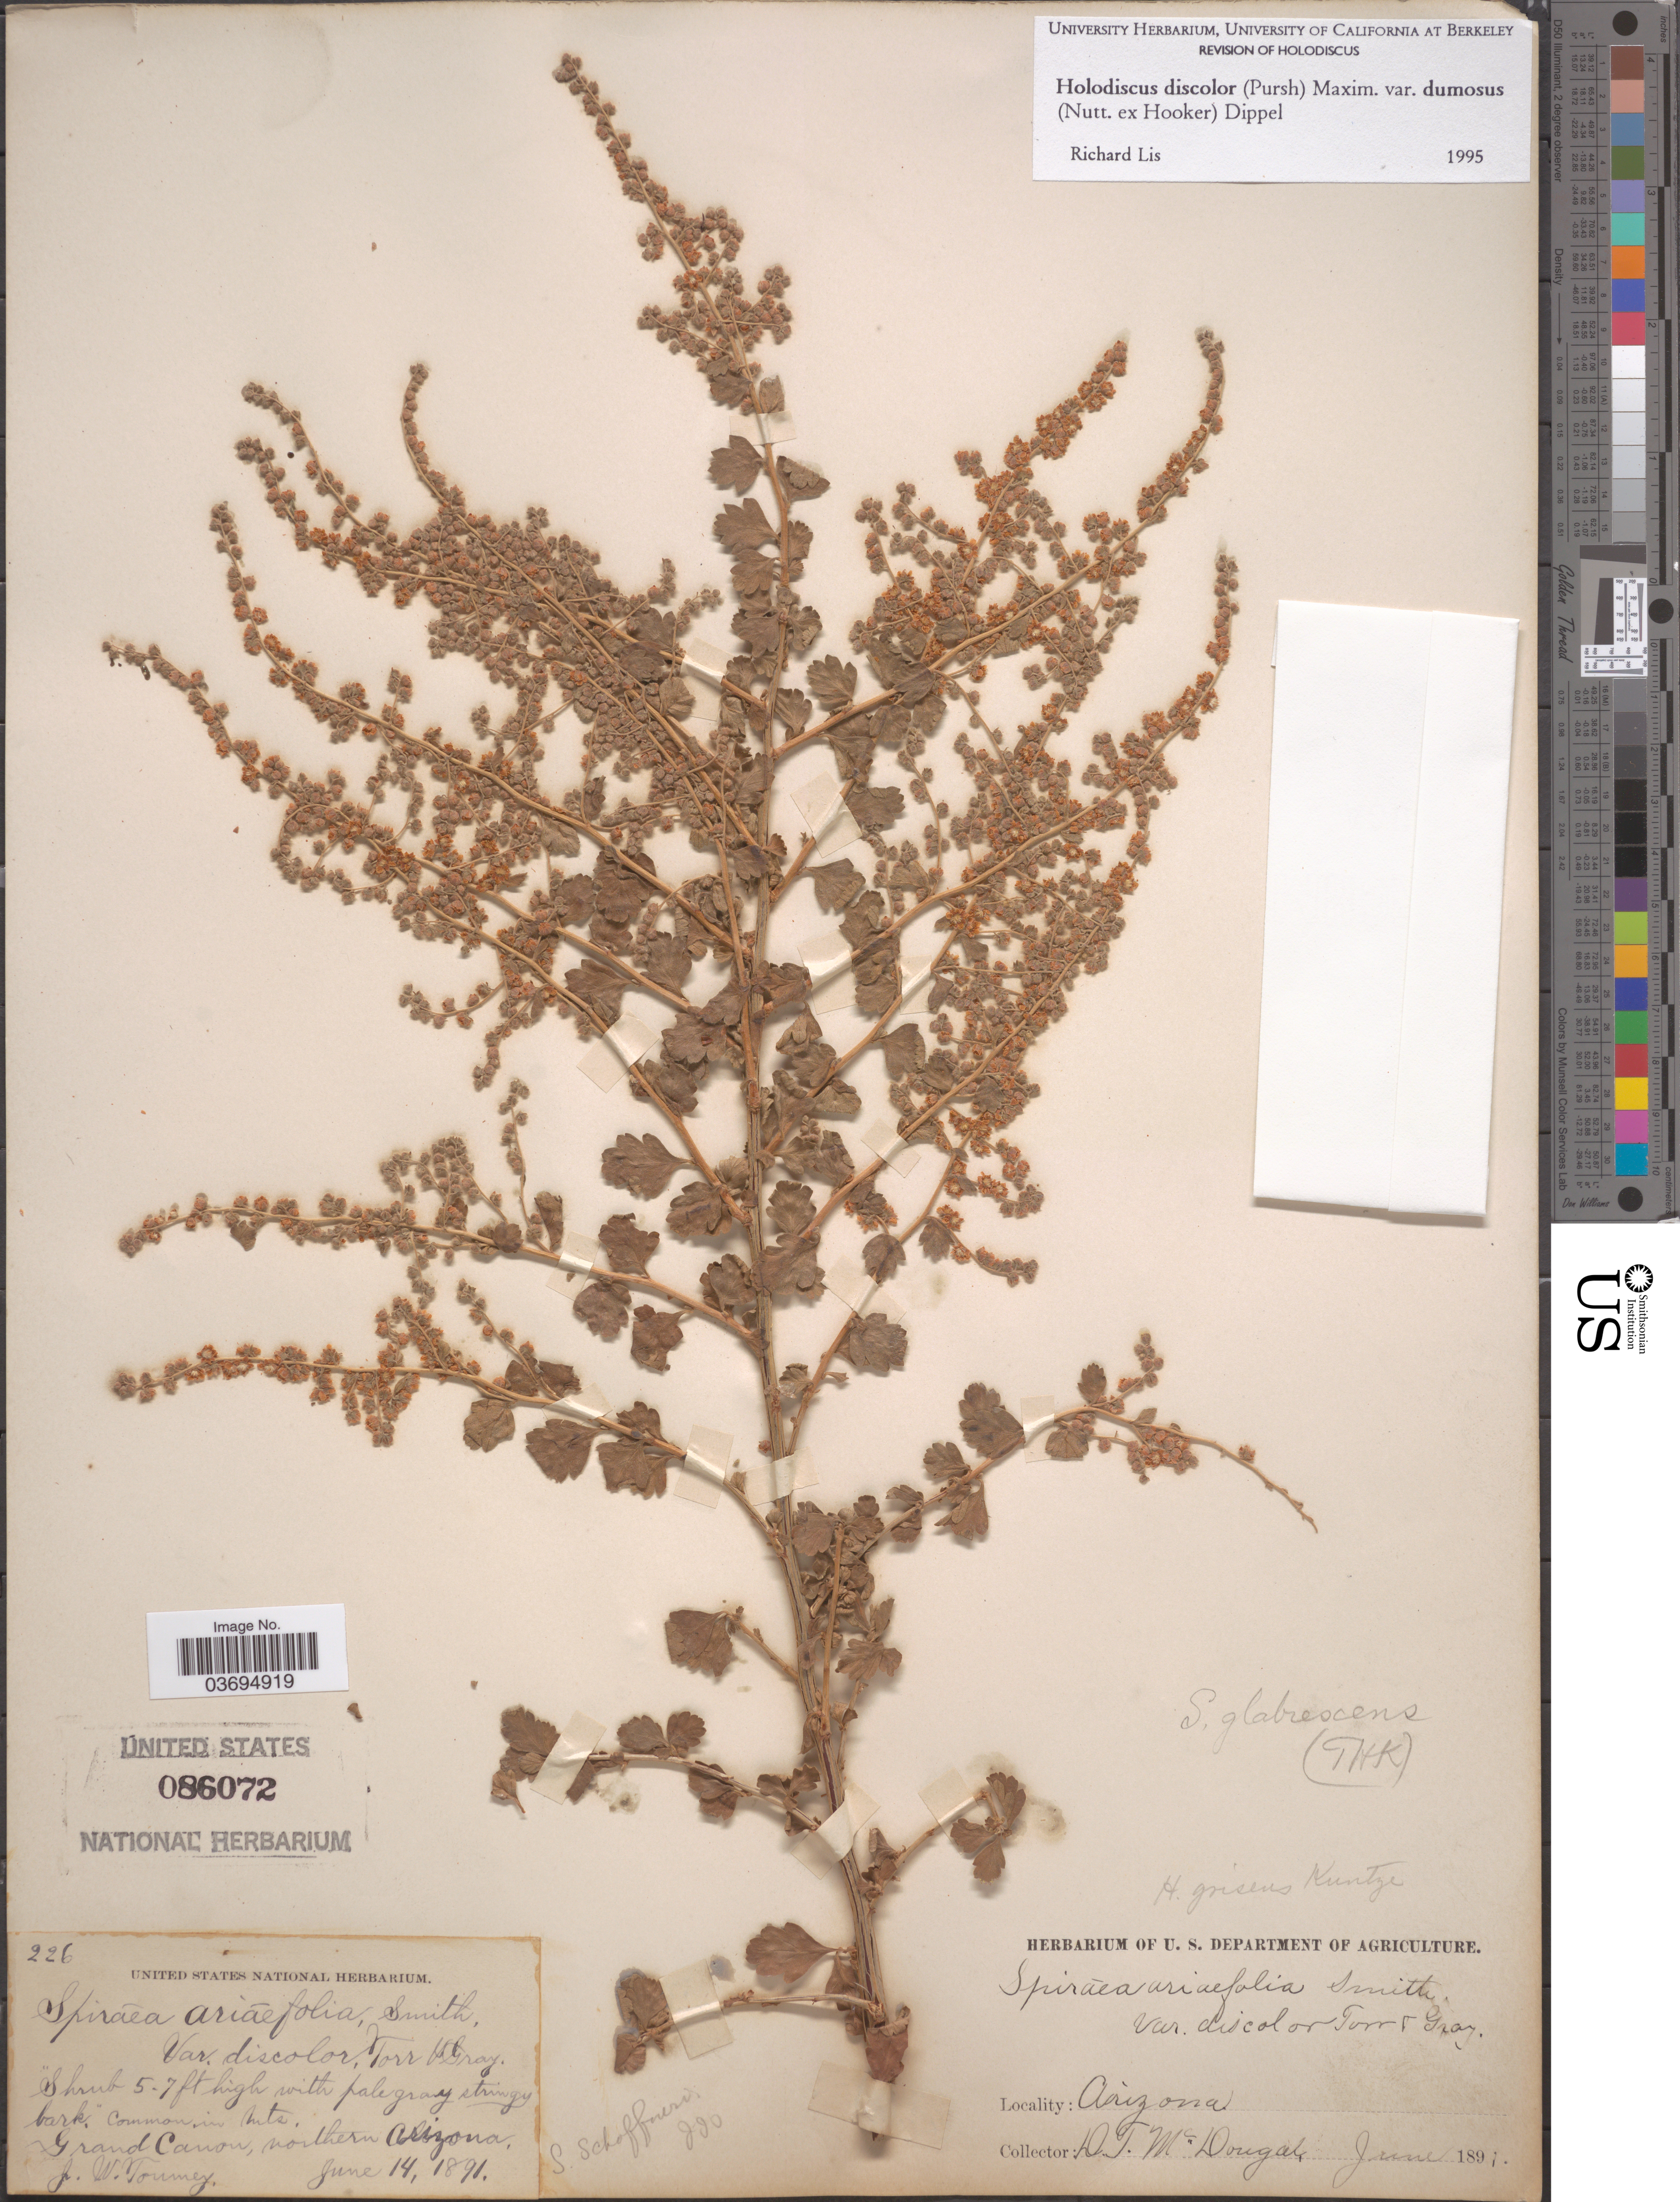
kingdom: Plantae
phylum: Tracheophyta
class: Magnoliopsida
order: Rosales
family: Rosaceae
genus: Holodiscus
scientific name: Holodiscus discolor var. dumosus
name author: Maxim. ex J.M. Coult.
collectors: J. W. Toumey & D. T. MacDougal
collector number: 226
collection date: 1891-06-14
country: United States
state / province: Arizona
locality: Grand Canon, northern Arizona.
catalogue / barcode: US 86072